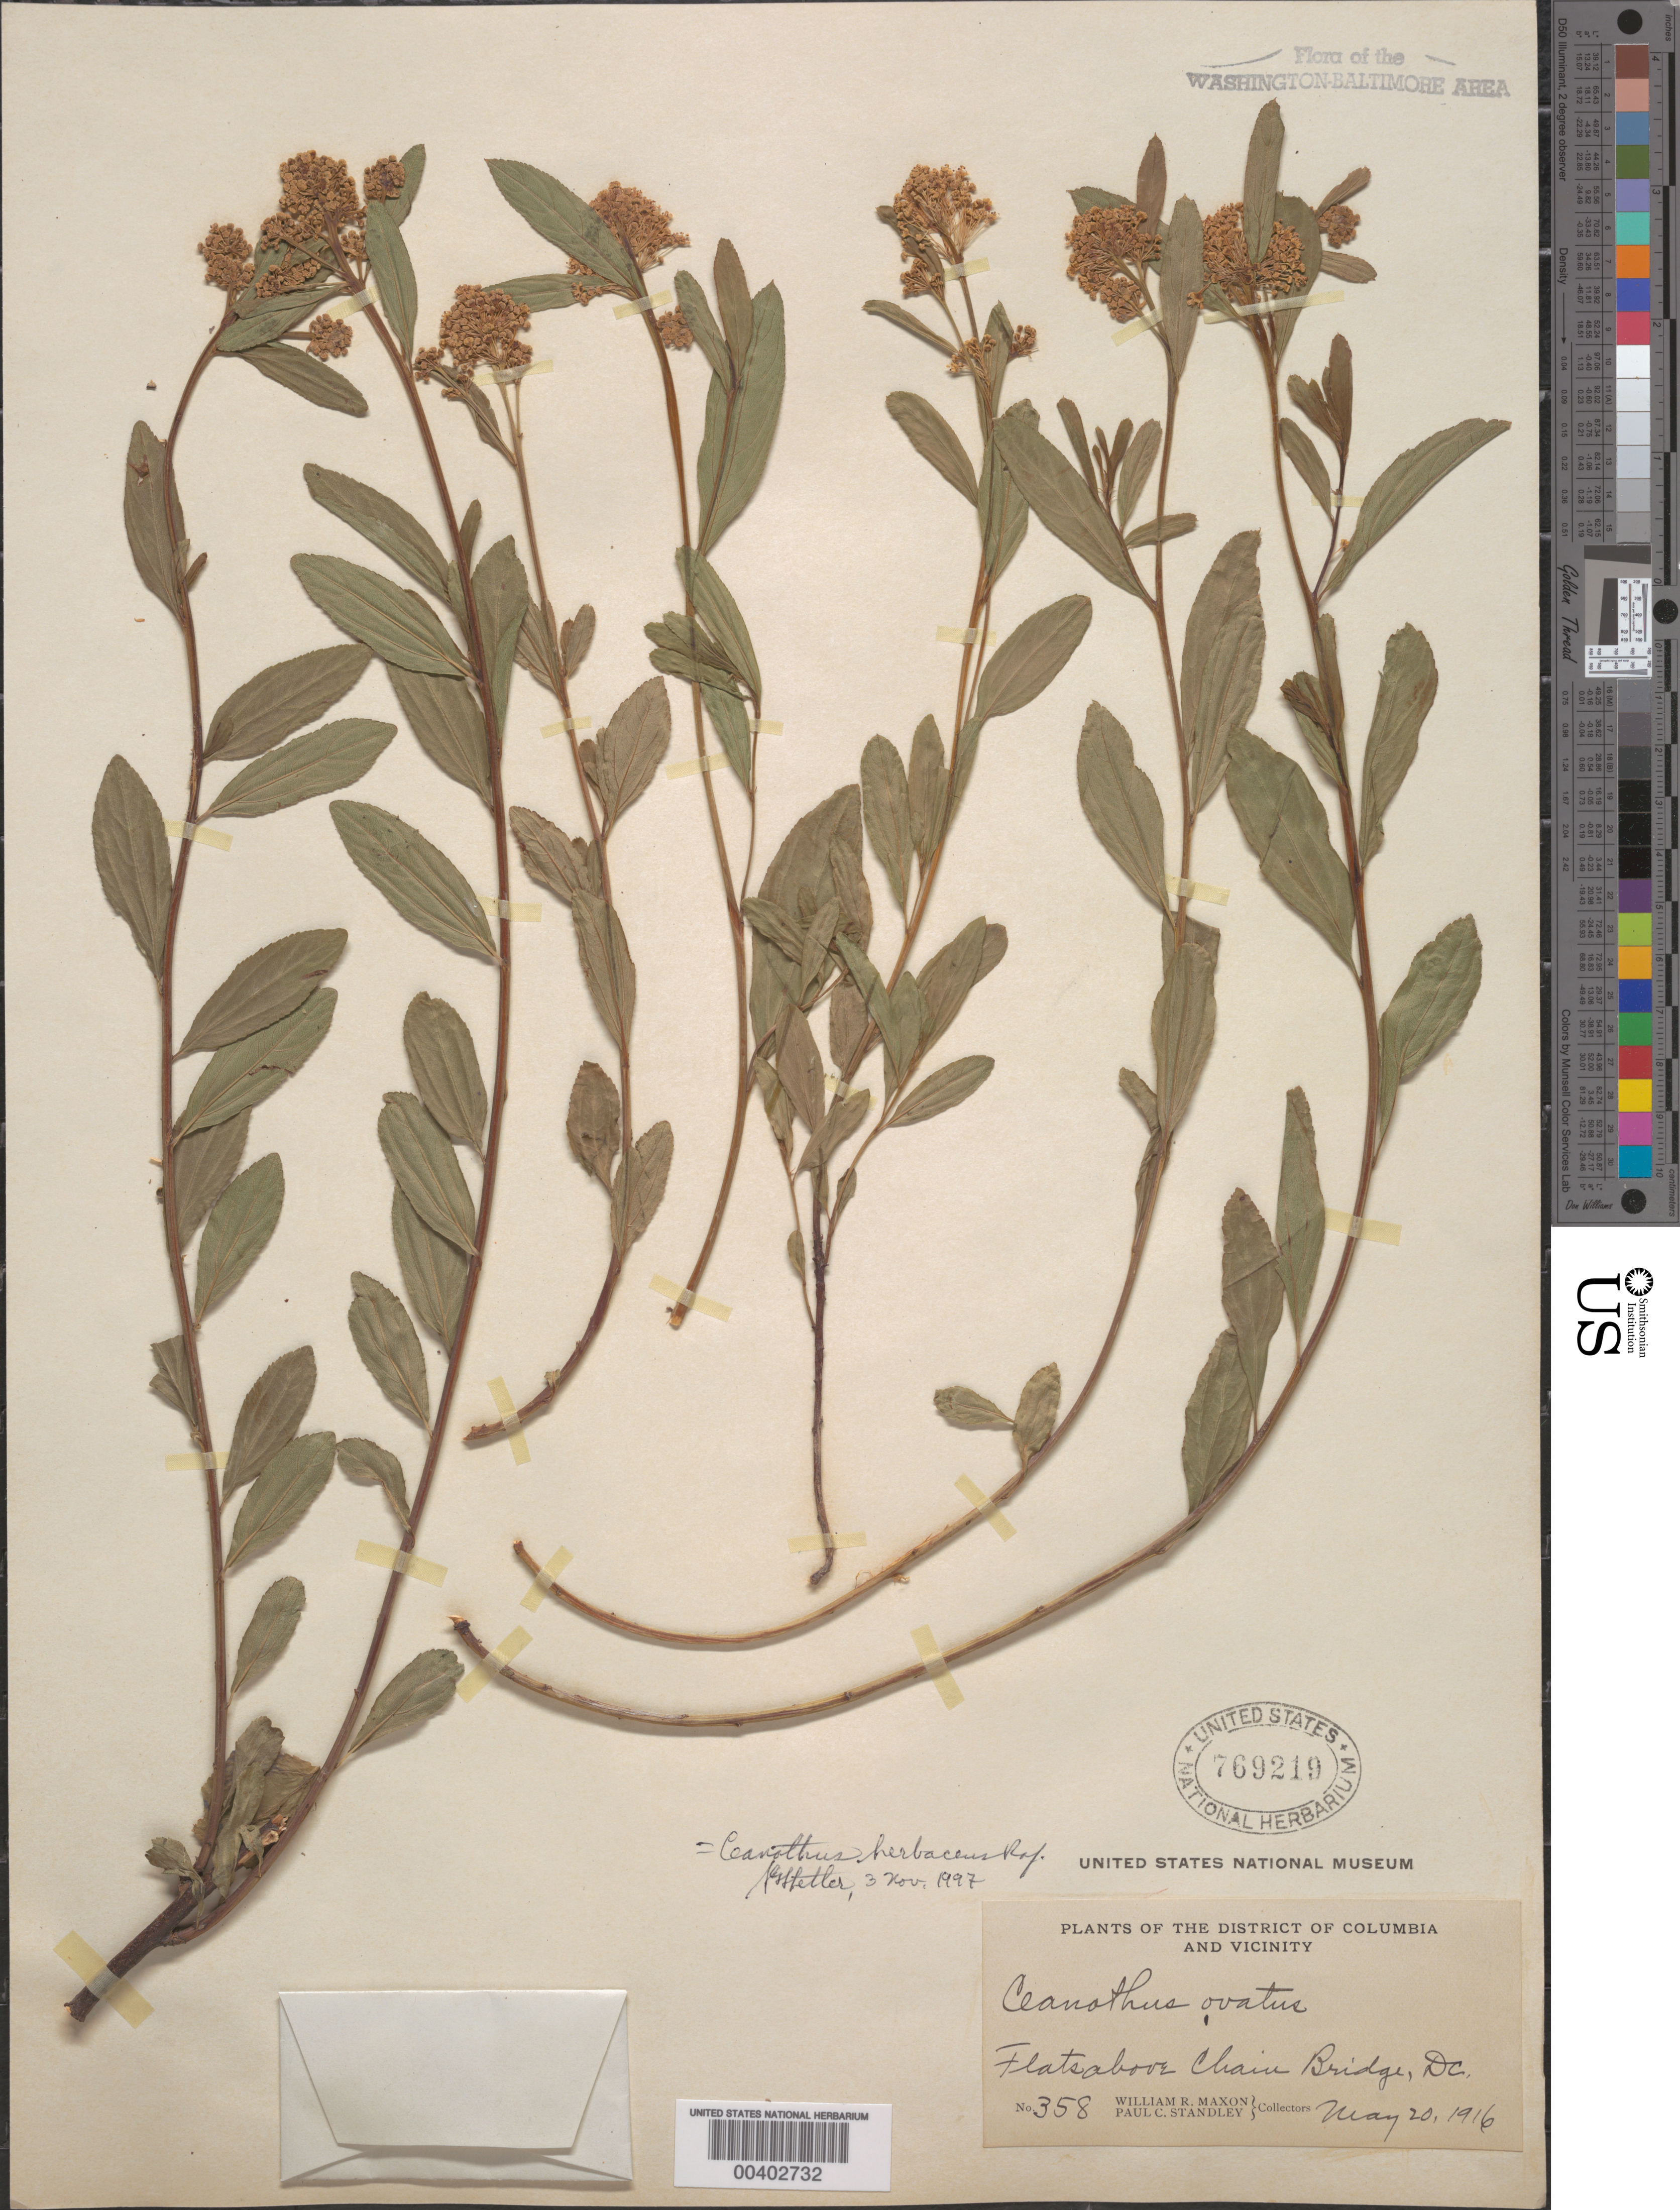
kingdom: Plantae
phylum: Tracheophyta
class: Magnoliopsida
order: Rosales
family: Rhamnaceae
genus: Ceanothus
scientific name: Ceanothus herbaceus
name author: Raf.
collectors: W. R. Maxon & P. C. Standley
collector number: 358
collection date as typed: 20 May 1916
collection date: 1916-05-20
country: United States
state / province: District of Columbia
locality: Above Chain Bridge C. and O. Canal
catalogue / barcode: US 769219